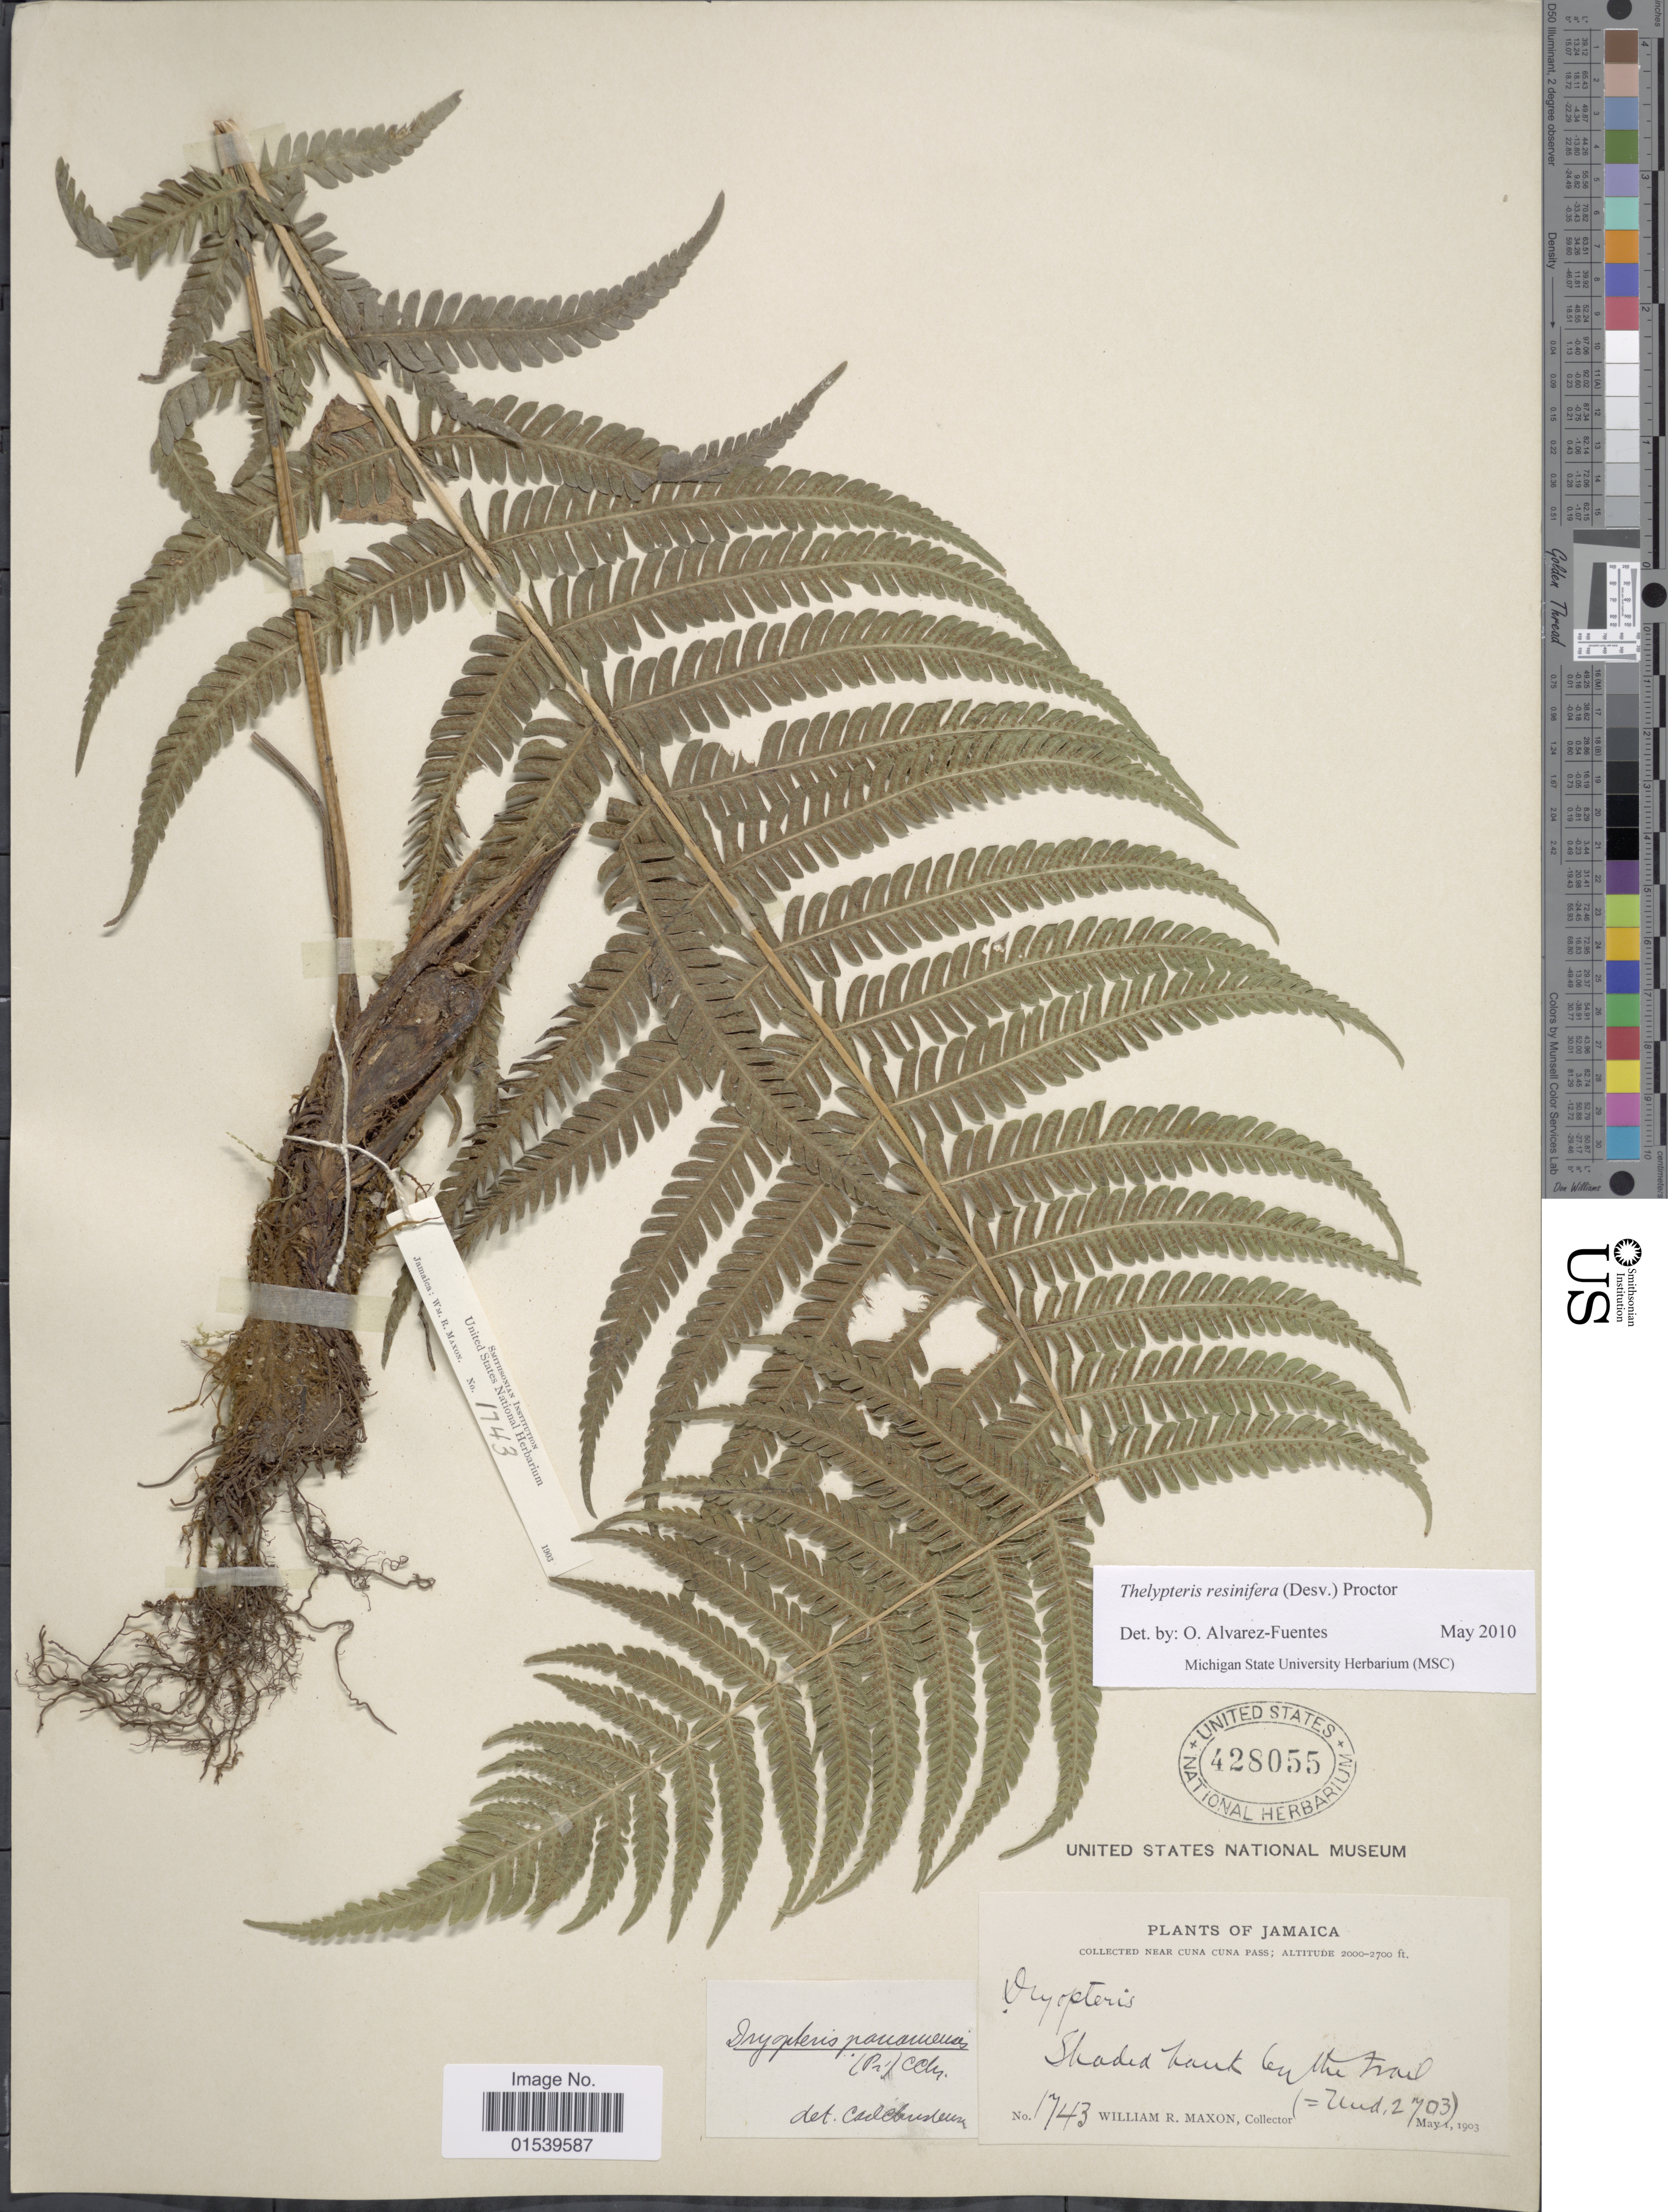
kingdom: Plantae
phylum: Tracheophyta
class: Polypodiopsida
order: Polypodiales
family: Thelypteridaceae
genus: Amauropelta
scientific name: Amauropelta resinifera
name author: (Desv.) Pic. Serm.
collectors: W. R. Maxon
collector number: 1743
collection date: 1903-05-01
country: Jamaica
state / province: Saint Thomas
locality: Near Cuna Cuna Pass, shaded bank by the trail.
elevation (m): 610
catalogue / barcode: US 428055